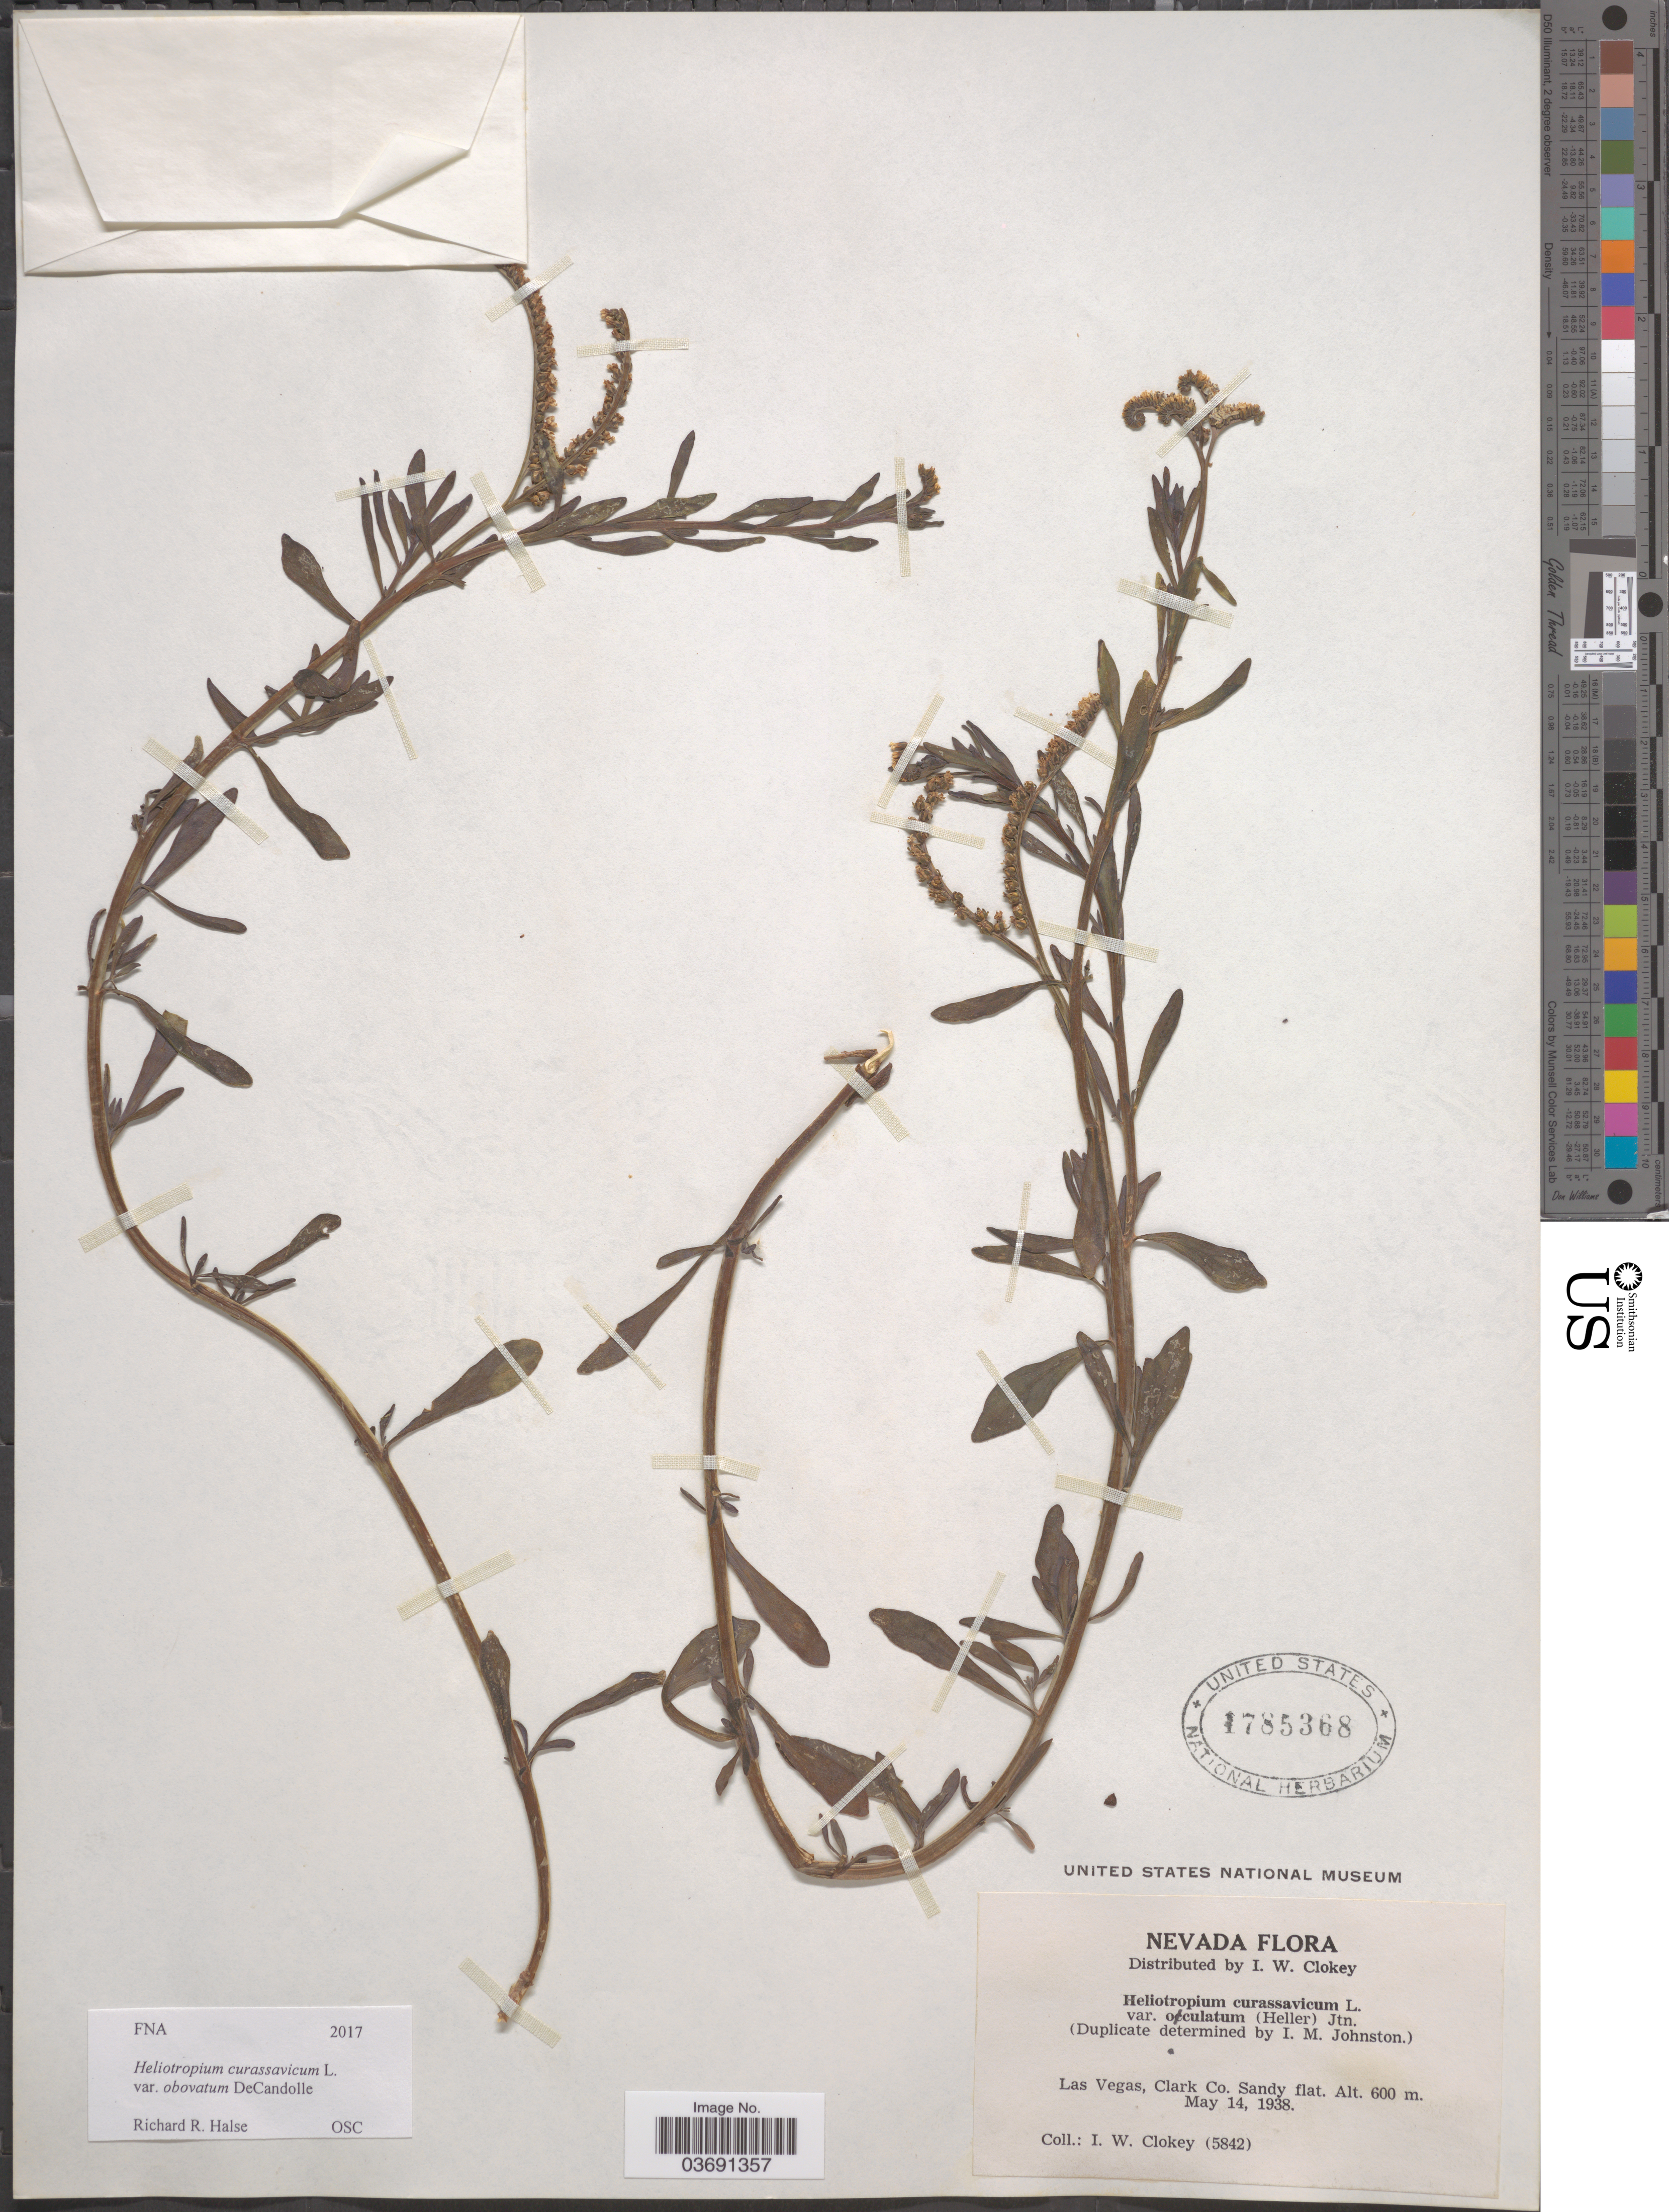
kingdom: Plantae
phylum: Tracheophyta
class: Magnoliopsida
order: Boraginales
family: Heliotropiaceae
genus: Heliotropium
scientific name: Heliotropium curassavicum subsp. obovatum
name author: (DC.) Á. Löve & D. Löve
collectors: I. W. Clokey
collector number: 5842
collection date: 1938-05-14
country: United States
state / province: Nevada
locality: Las Vegas, Clark Co. Sandy flat.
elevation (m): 600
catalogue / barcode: US 1785368